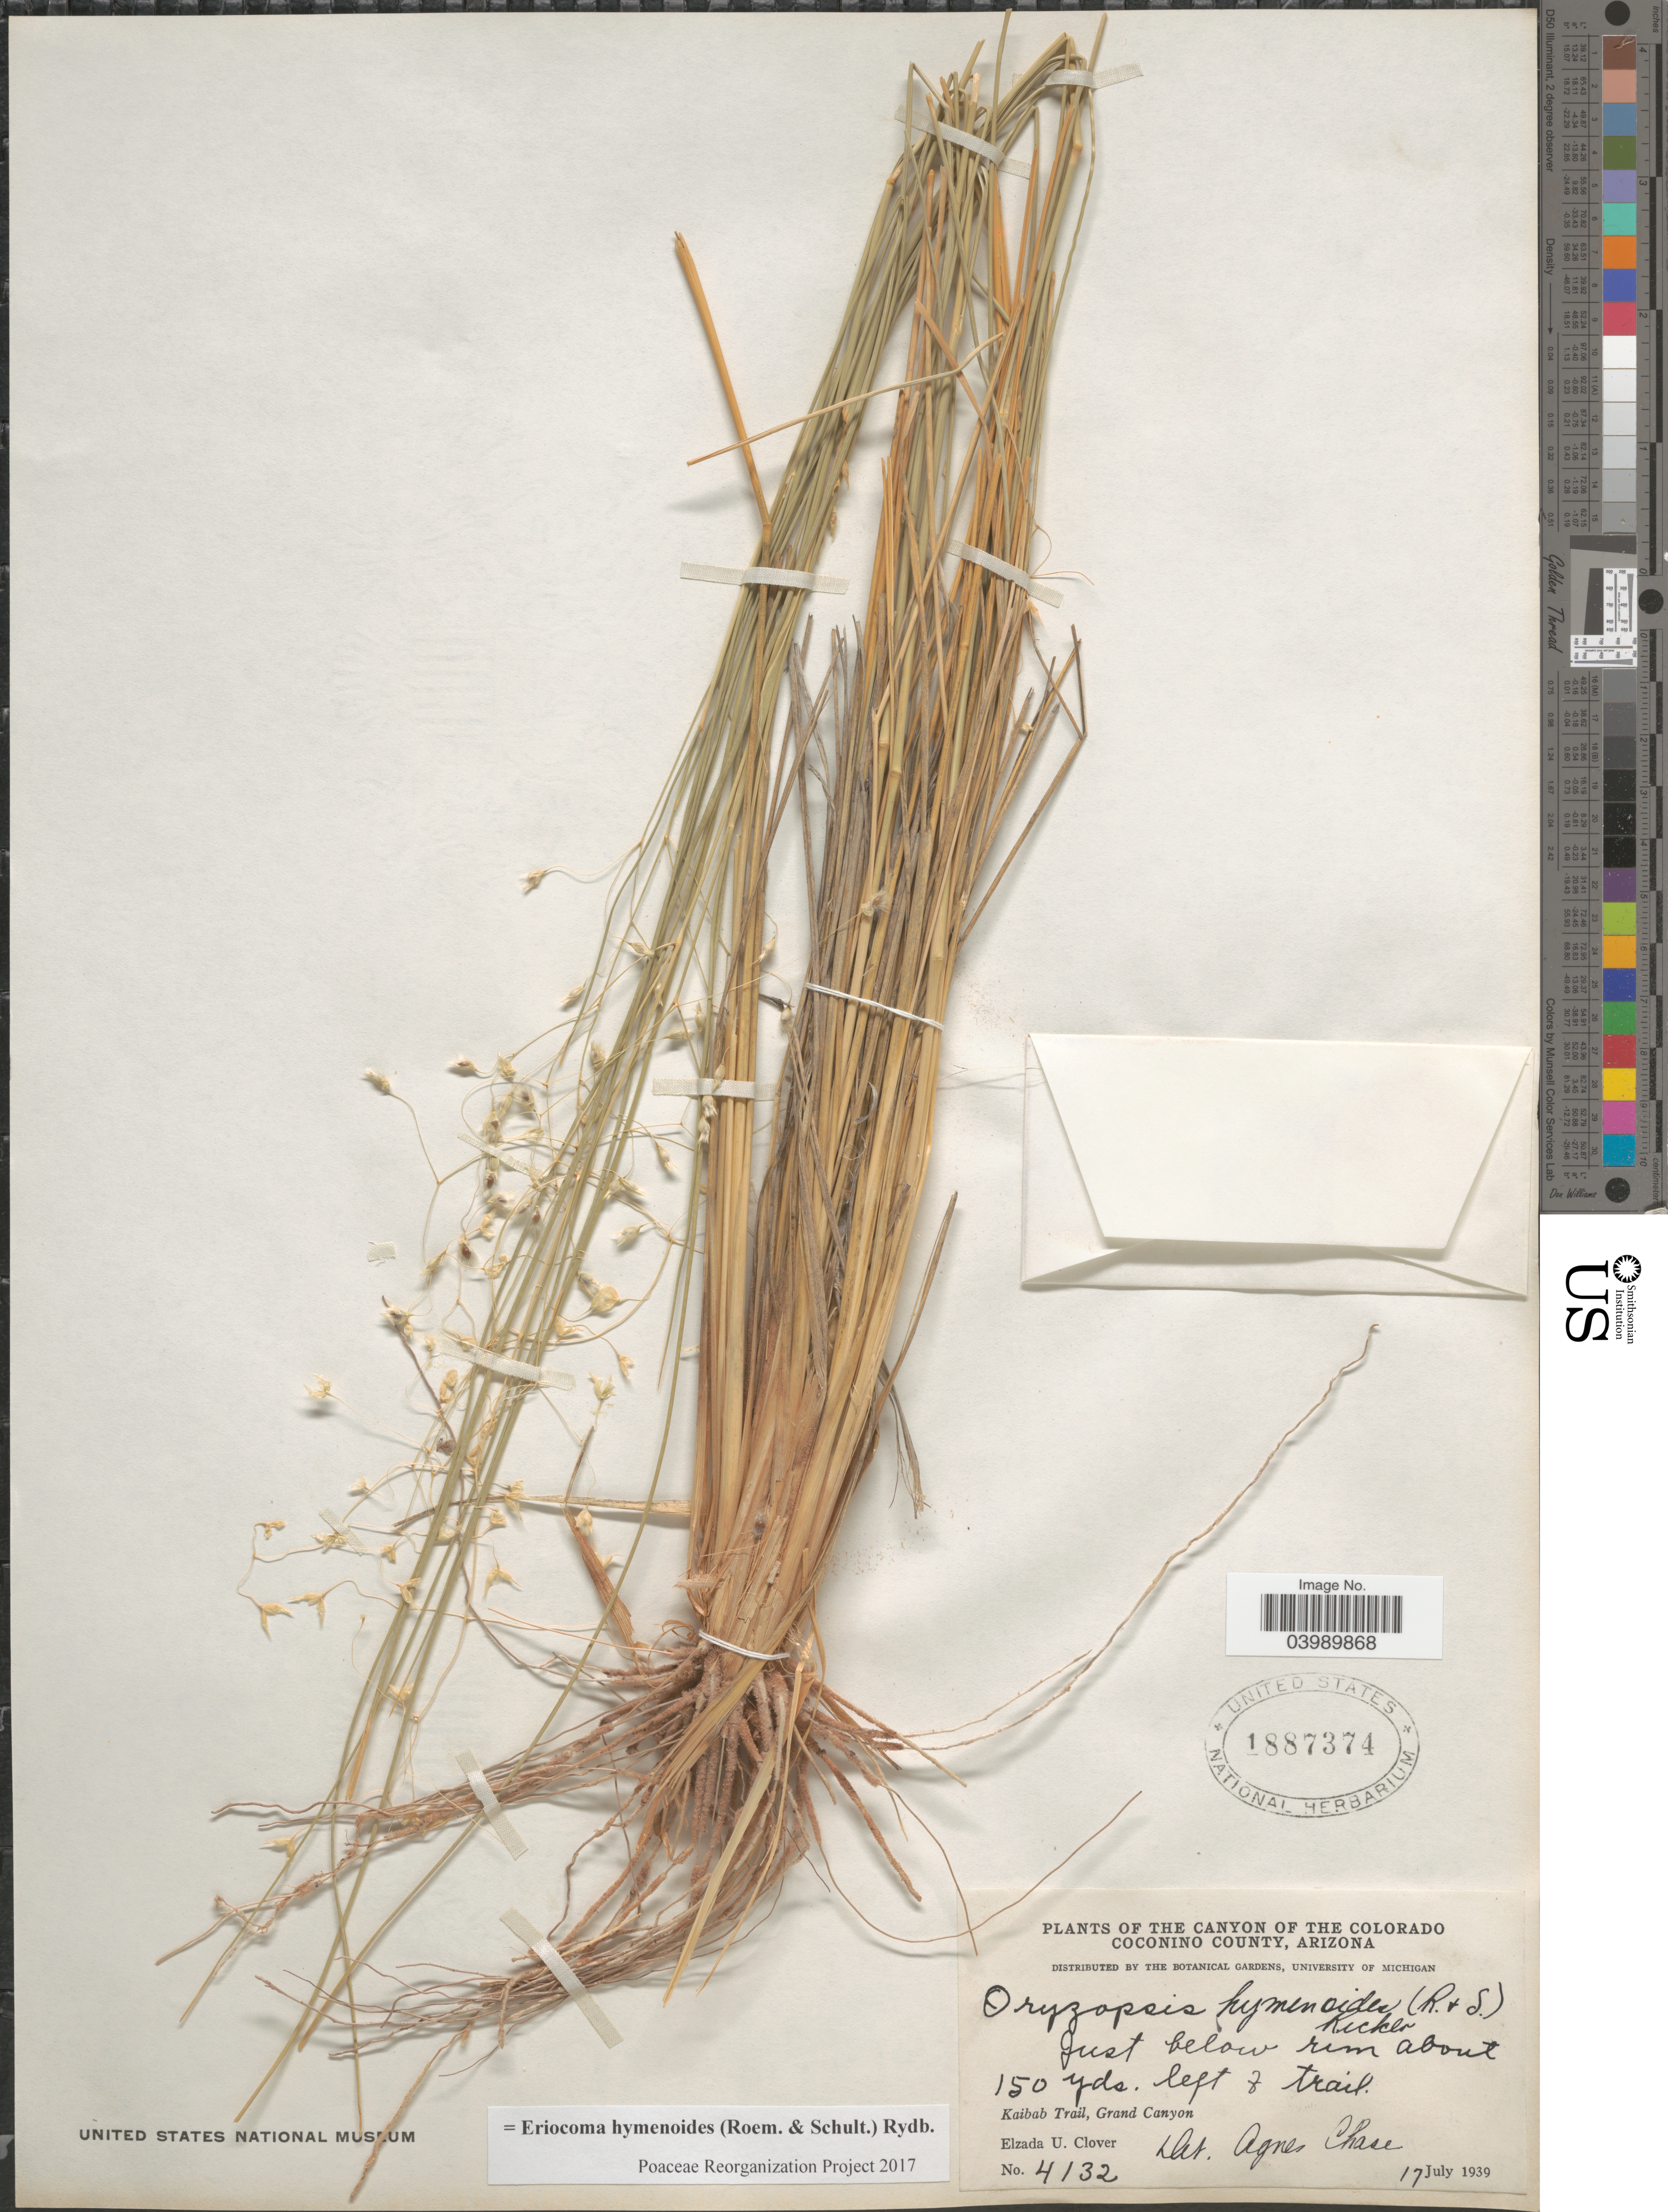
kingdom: Plantae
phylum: Tracheophyta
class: Liliopsida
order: Poales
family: Poaceae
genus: Eriocoma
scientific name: Eriocoma hymenoides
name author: (Roem. & Schult.) Rydb.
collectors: E. U. Clover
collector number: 4132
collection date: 1939-07-17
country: United States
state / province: Arizona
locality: Canyon of the Colorado. Coconino County. Just below rim about 150 yds. left of trail. Kaibab Trail, Grand Canyon.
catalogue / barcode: US 1887374